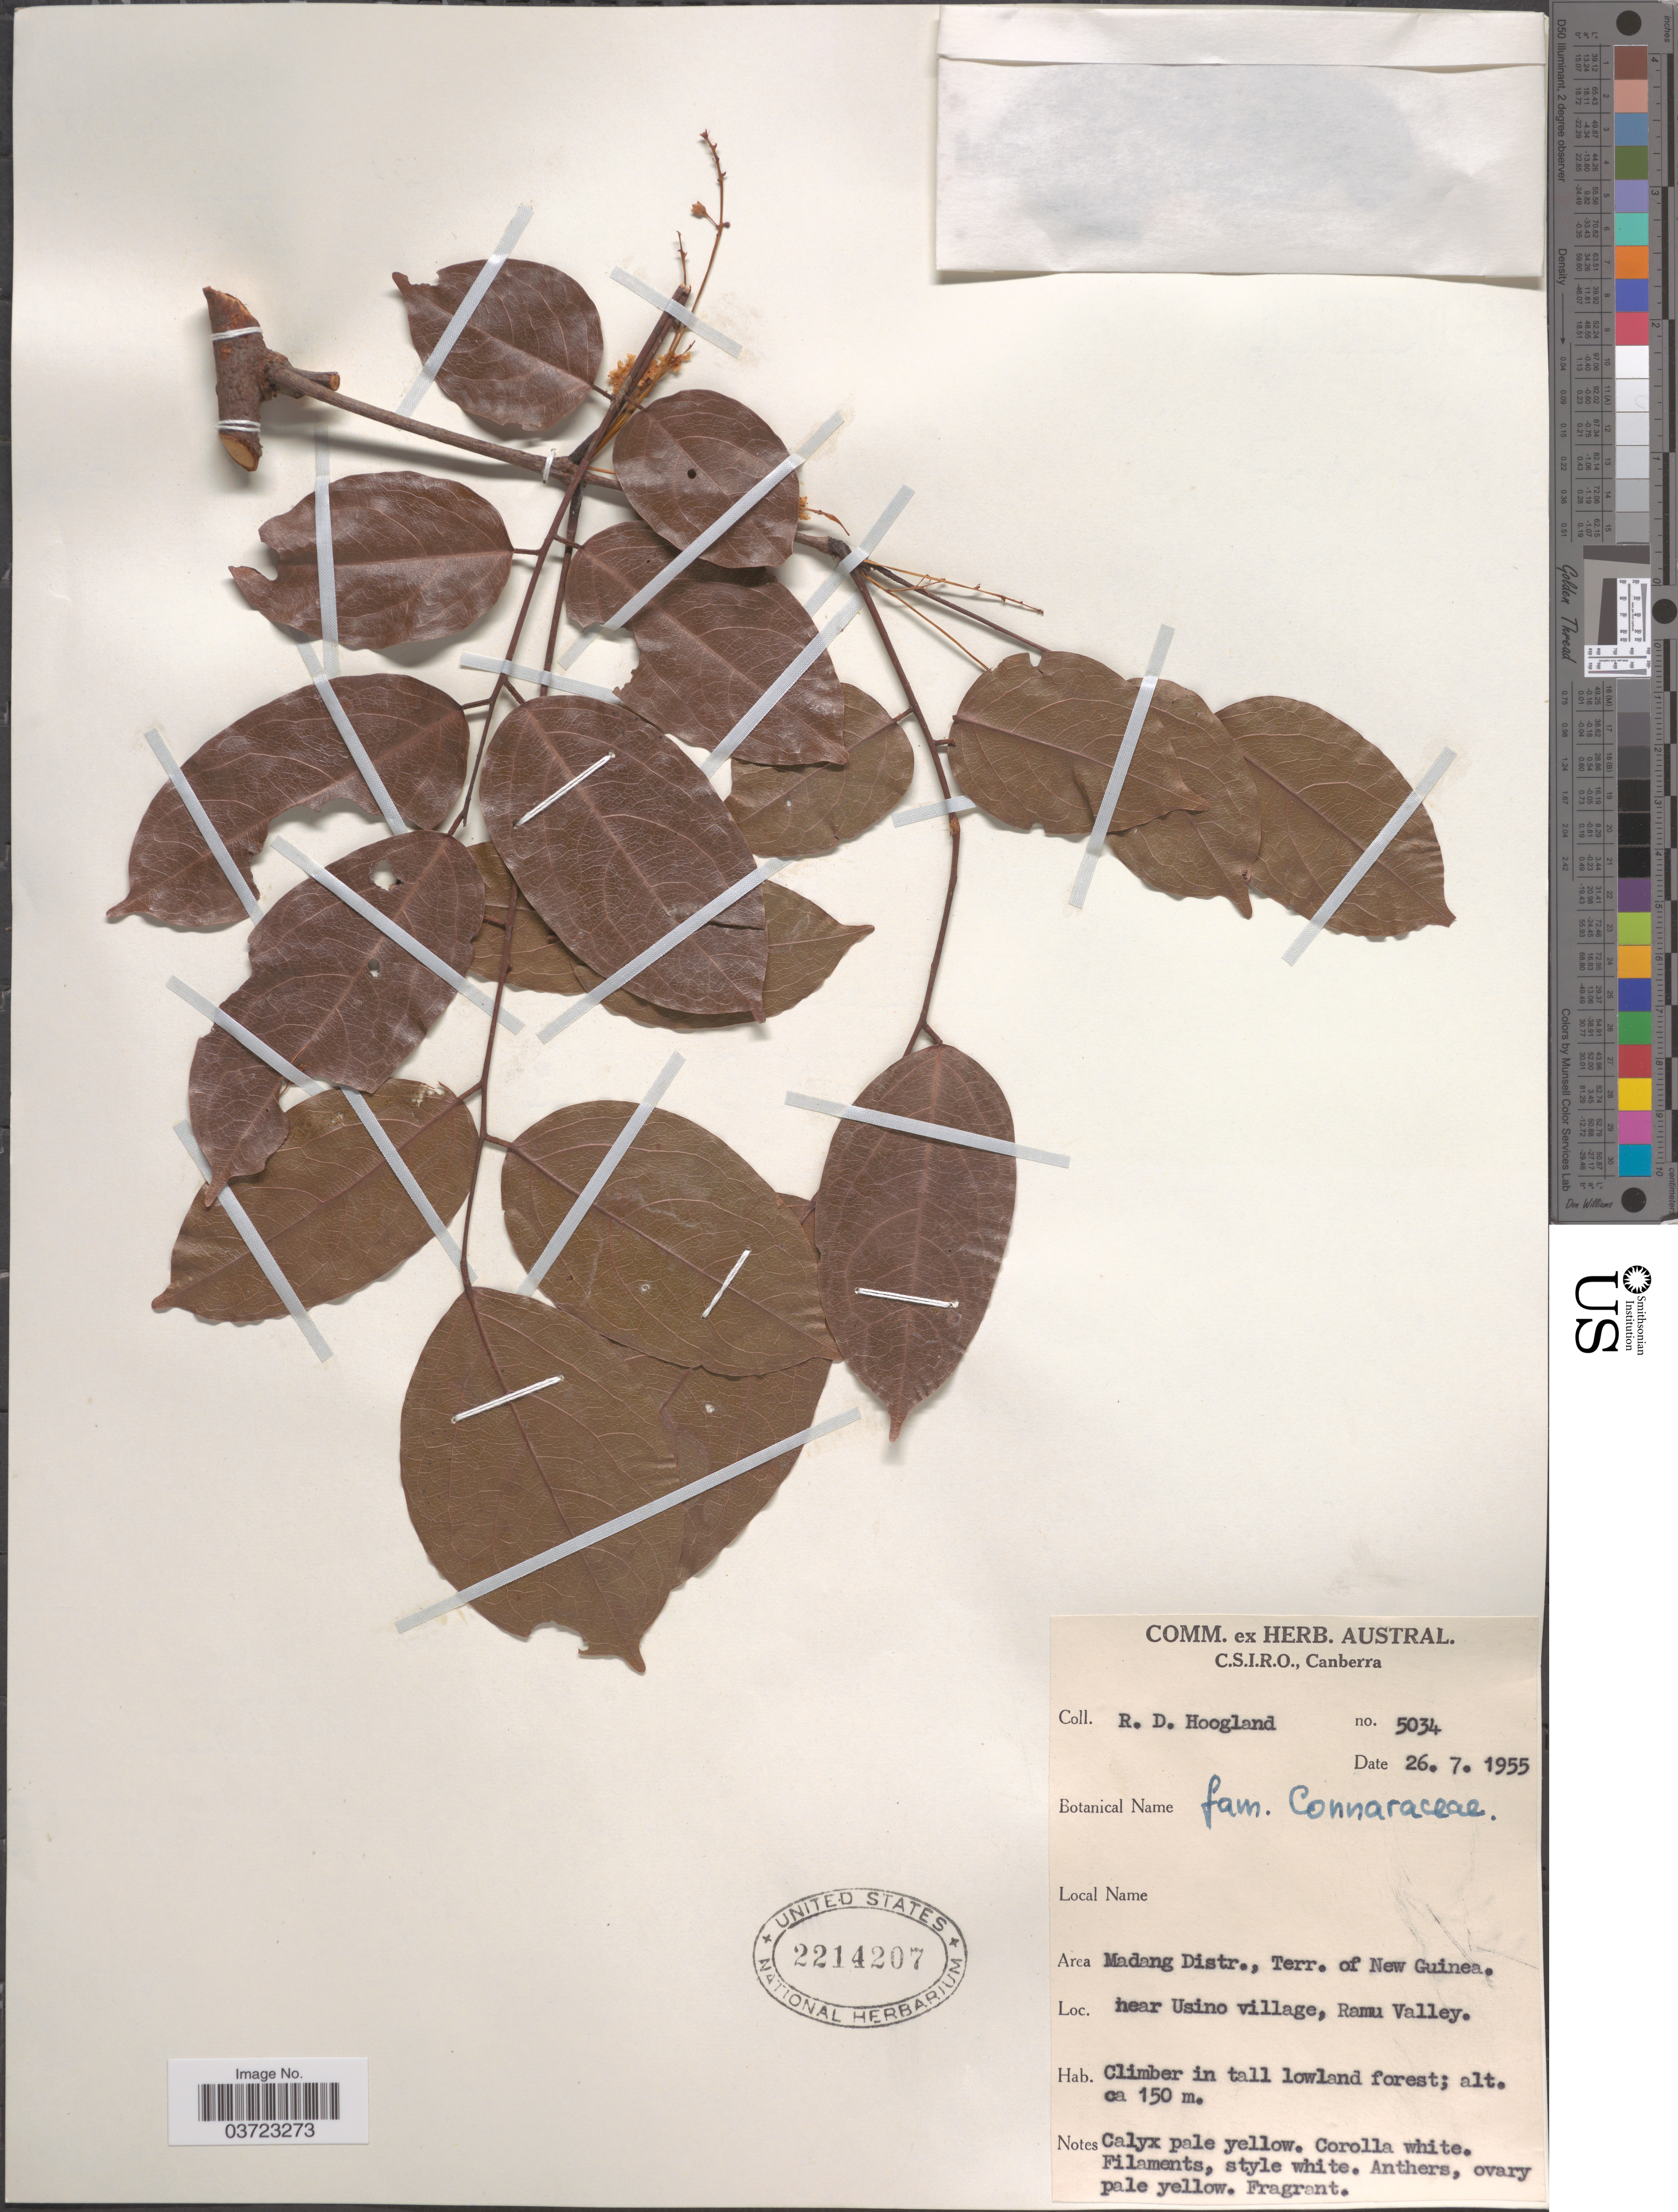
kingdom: Plantae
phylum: Tracheophyta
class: Magnoliopsida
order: Oxalidales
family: Connaraceae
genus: Rourea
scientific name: Rourea minor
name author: (Gaertn.) Merr.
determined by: Leenhouts, Pieter W.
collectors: R. D. Hoogland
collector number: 5034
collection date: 1955-07-26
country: Papua New Guinea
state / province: Madang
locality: Area Madang Distr., Terr. of New Guinea near Usino Village, Ramu Valley.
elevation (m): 150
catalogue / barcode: US 2214207